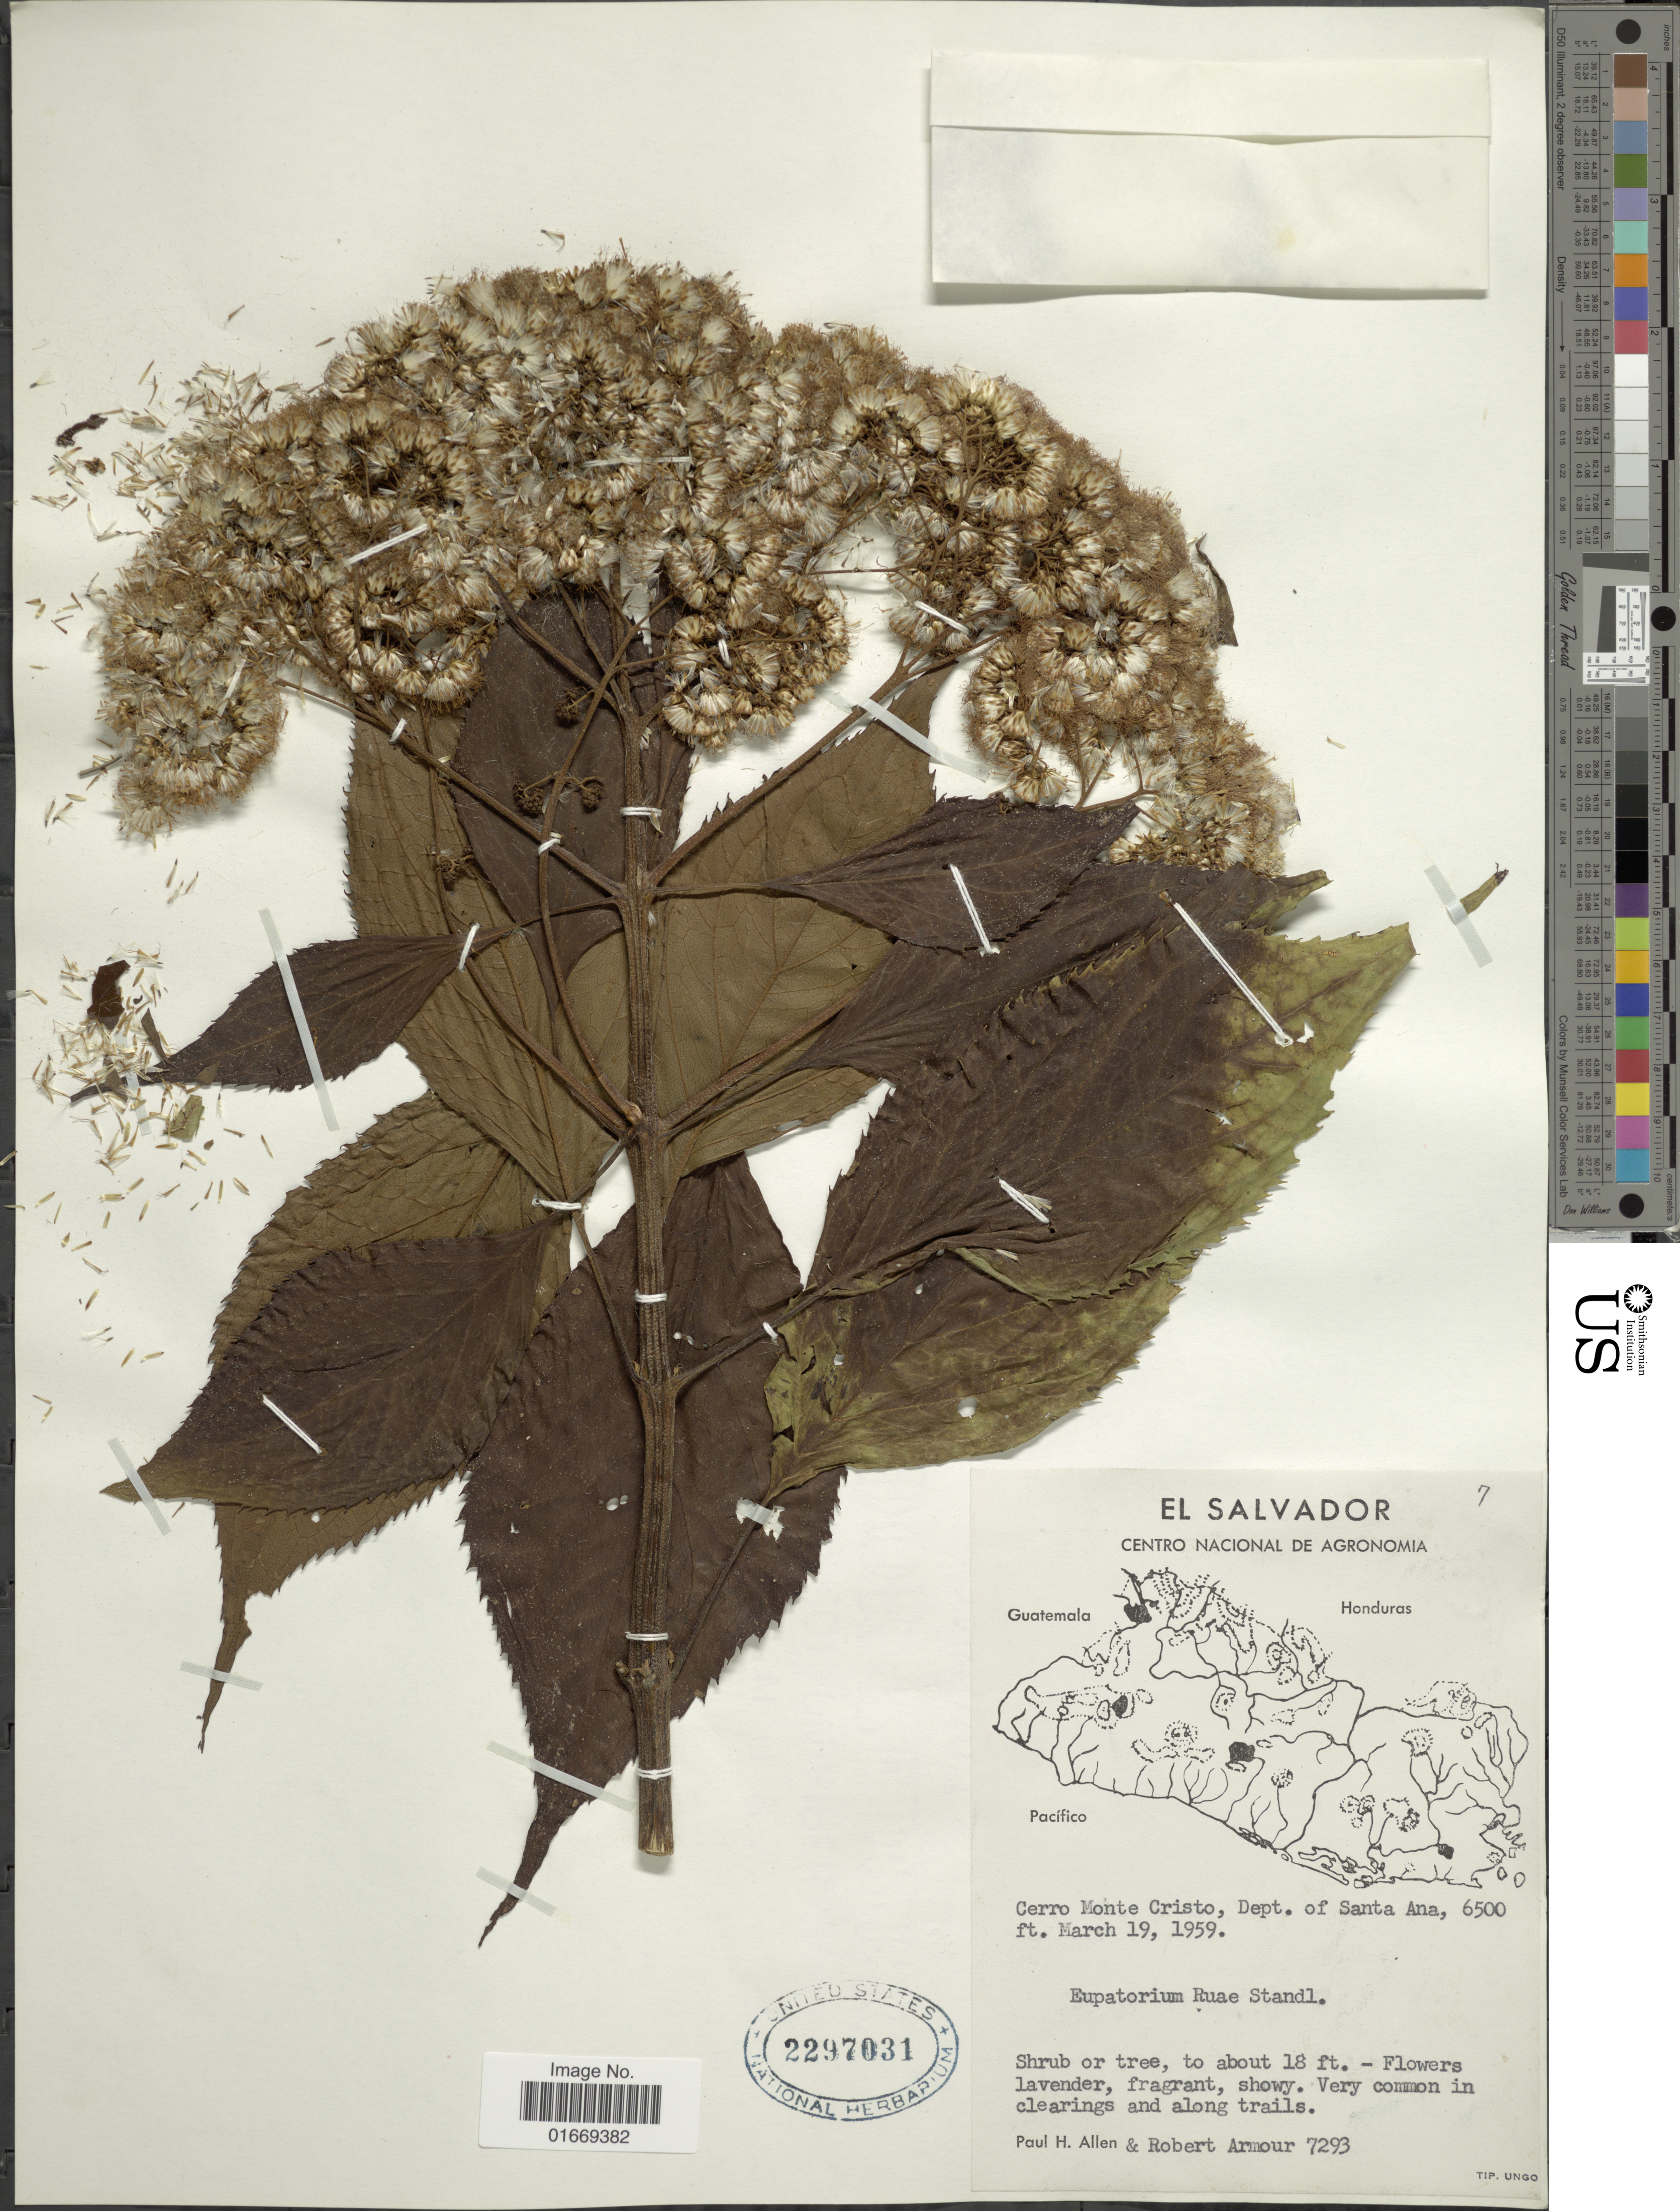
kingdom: Plantae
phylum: Tracheophyta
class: Magnoliopsida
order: Asterales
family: Asteraceae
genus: Bartlettina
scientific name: Bartlettina pansamalensis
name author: (B.L. Rob.) R.M. King & H. Rob.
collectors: P. H. Allen & R. Armour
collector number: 7293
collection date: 1959-03-19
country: El Salvador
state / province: Santa Ana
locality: Cerro Monte Cristo, Dept. of Santa Ana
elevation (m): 1981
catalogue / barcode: US 2297031